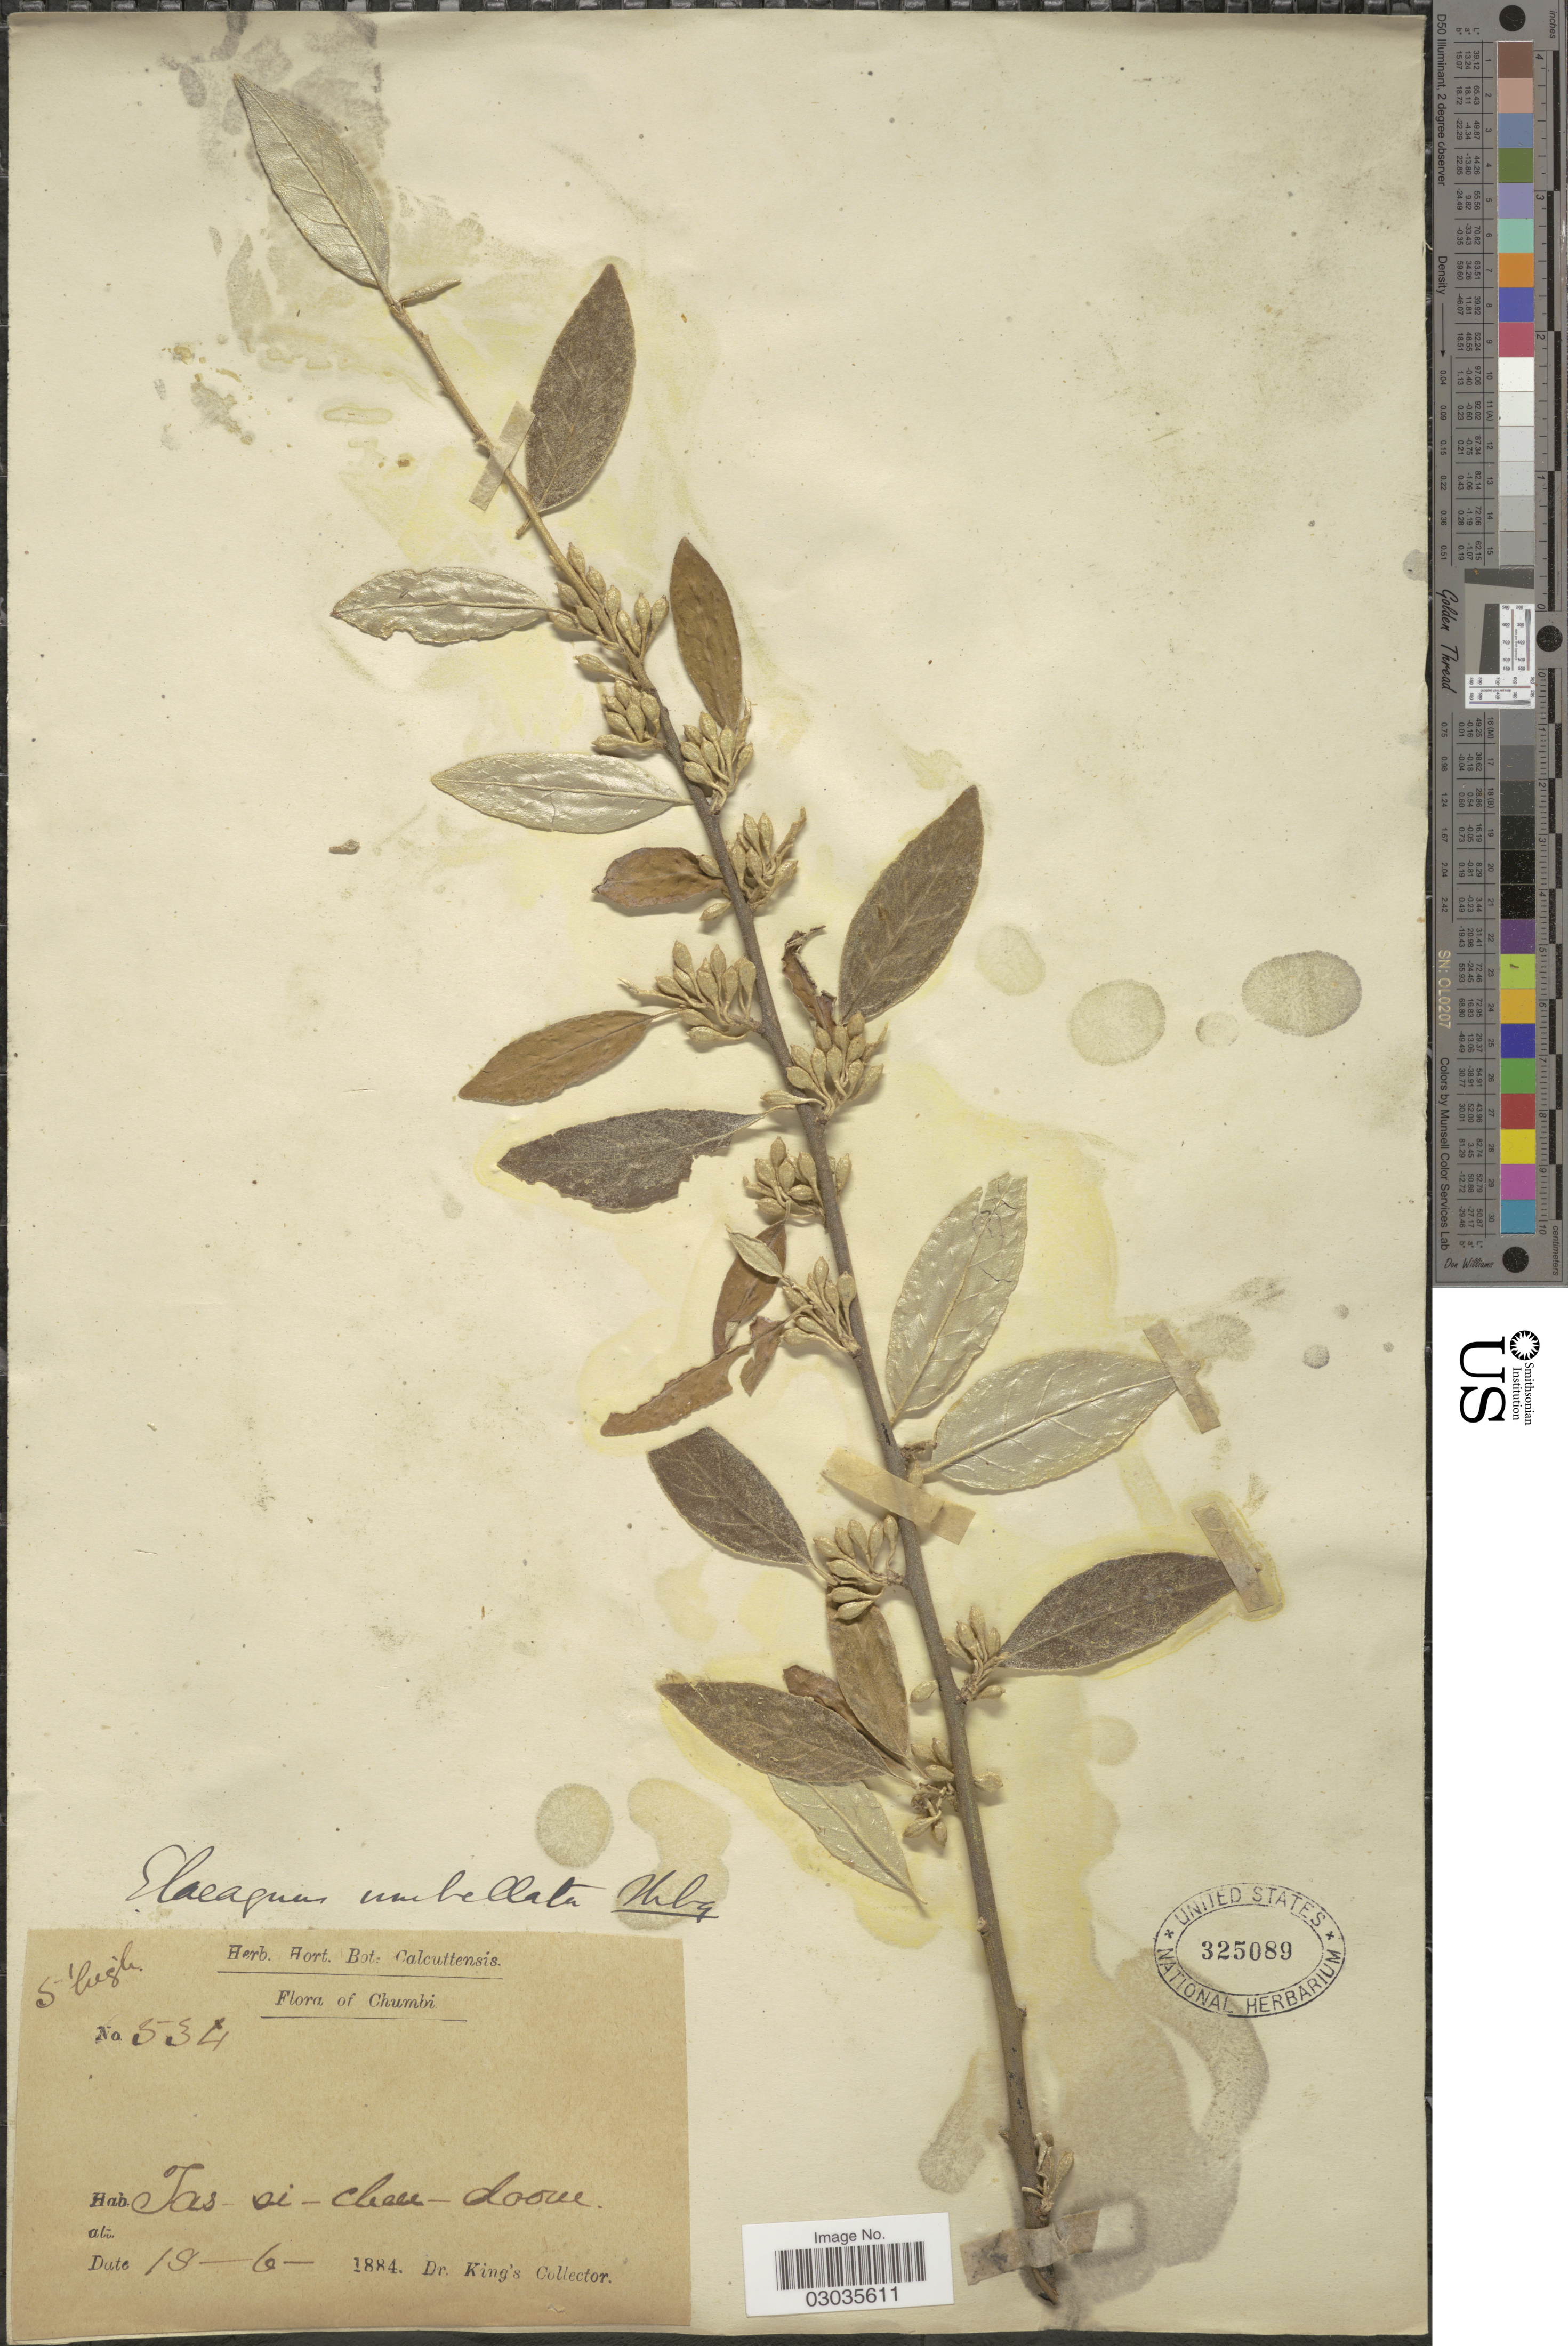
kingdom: Plantae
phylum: Tracheophyta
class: Magnoliopsida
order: Rosales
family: Elaeagnaceae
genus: Elaeagnus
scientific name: Elaeagnus umbellata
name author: Thunb.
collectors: Dr. King's collector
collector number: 534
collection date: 1884-06-18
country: China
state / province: Xizang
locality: Chumbi. Tas-si-chen-doom.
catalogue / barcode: US 325089